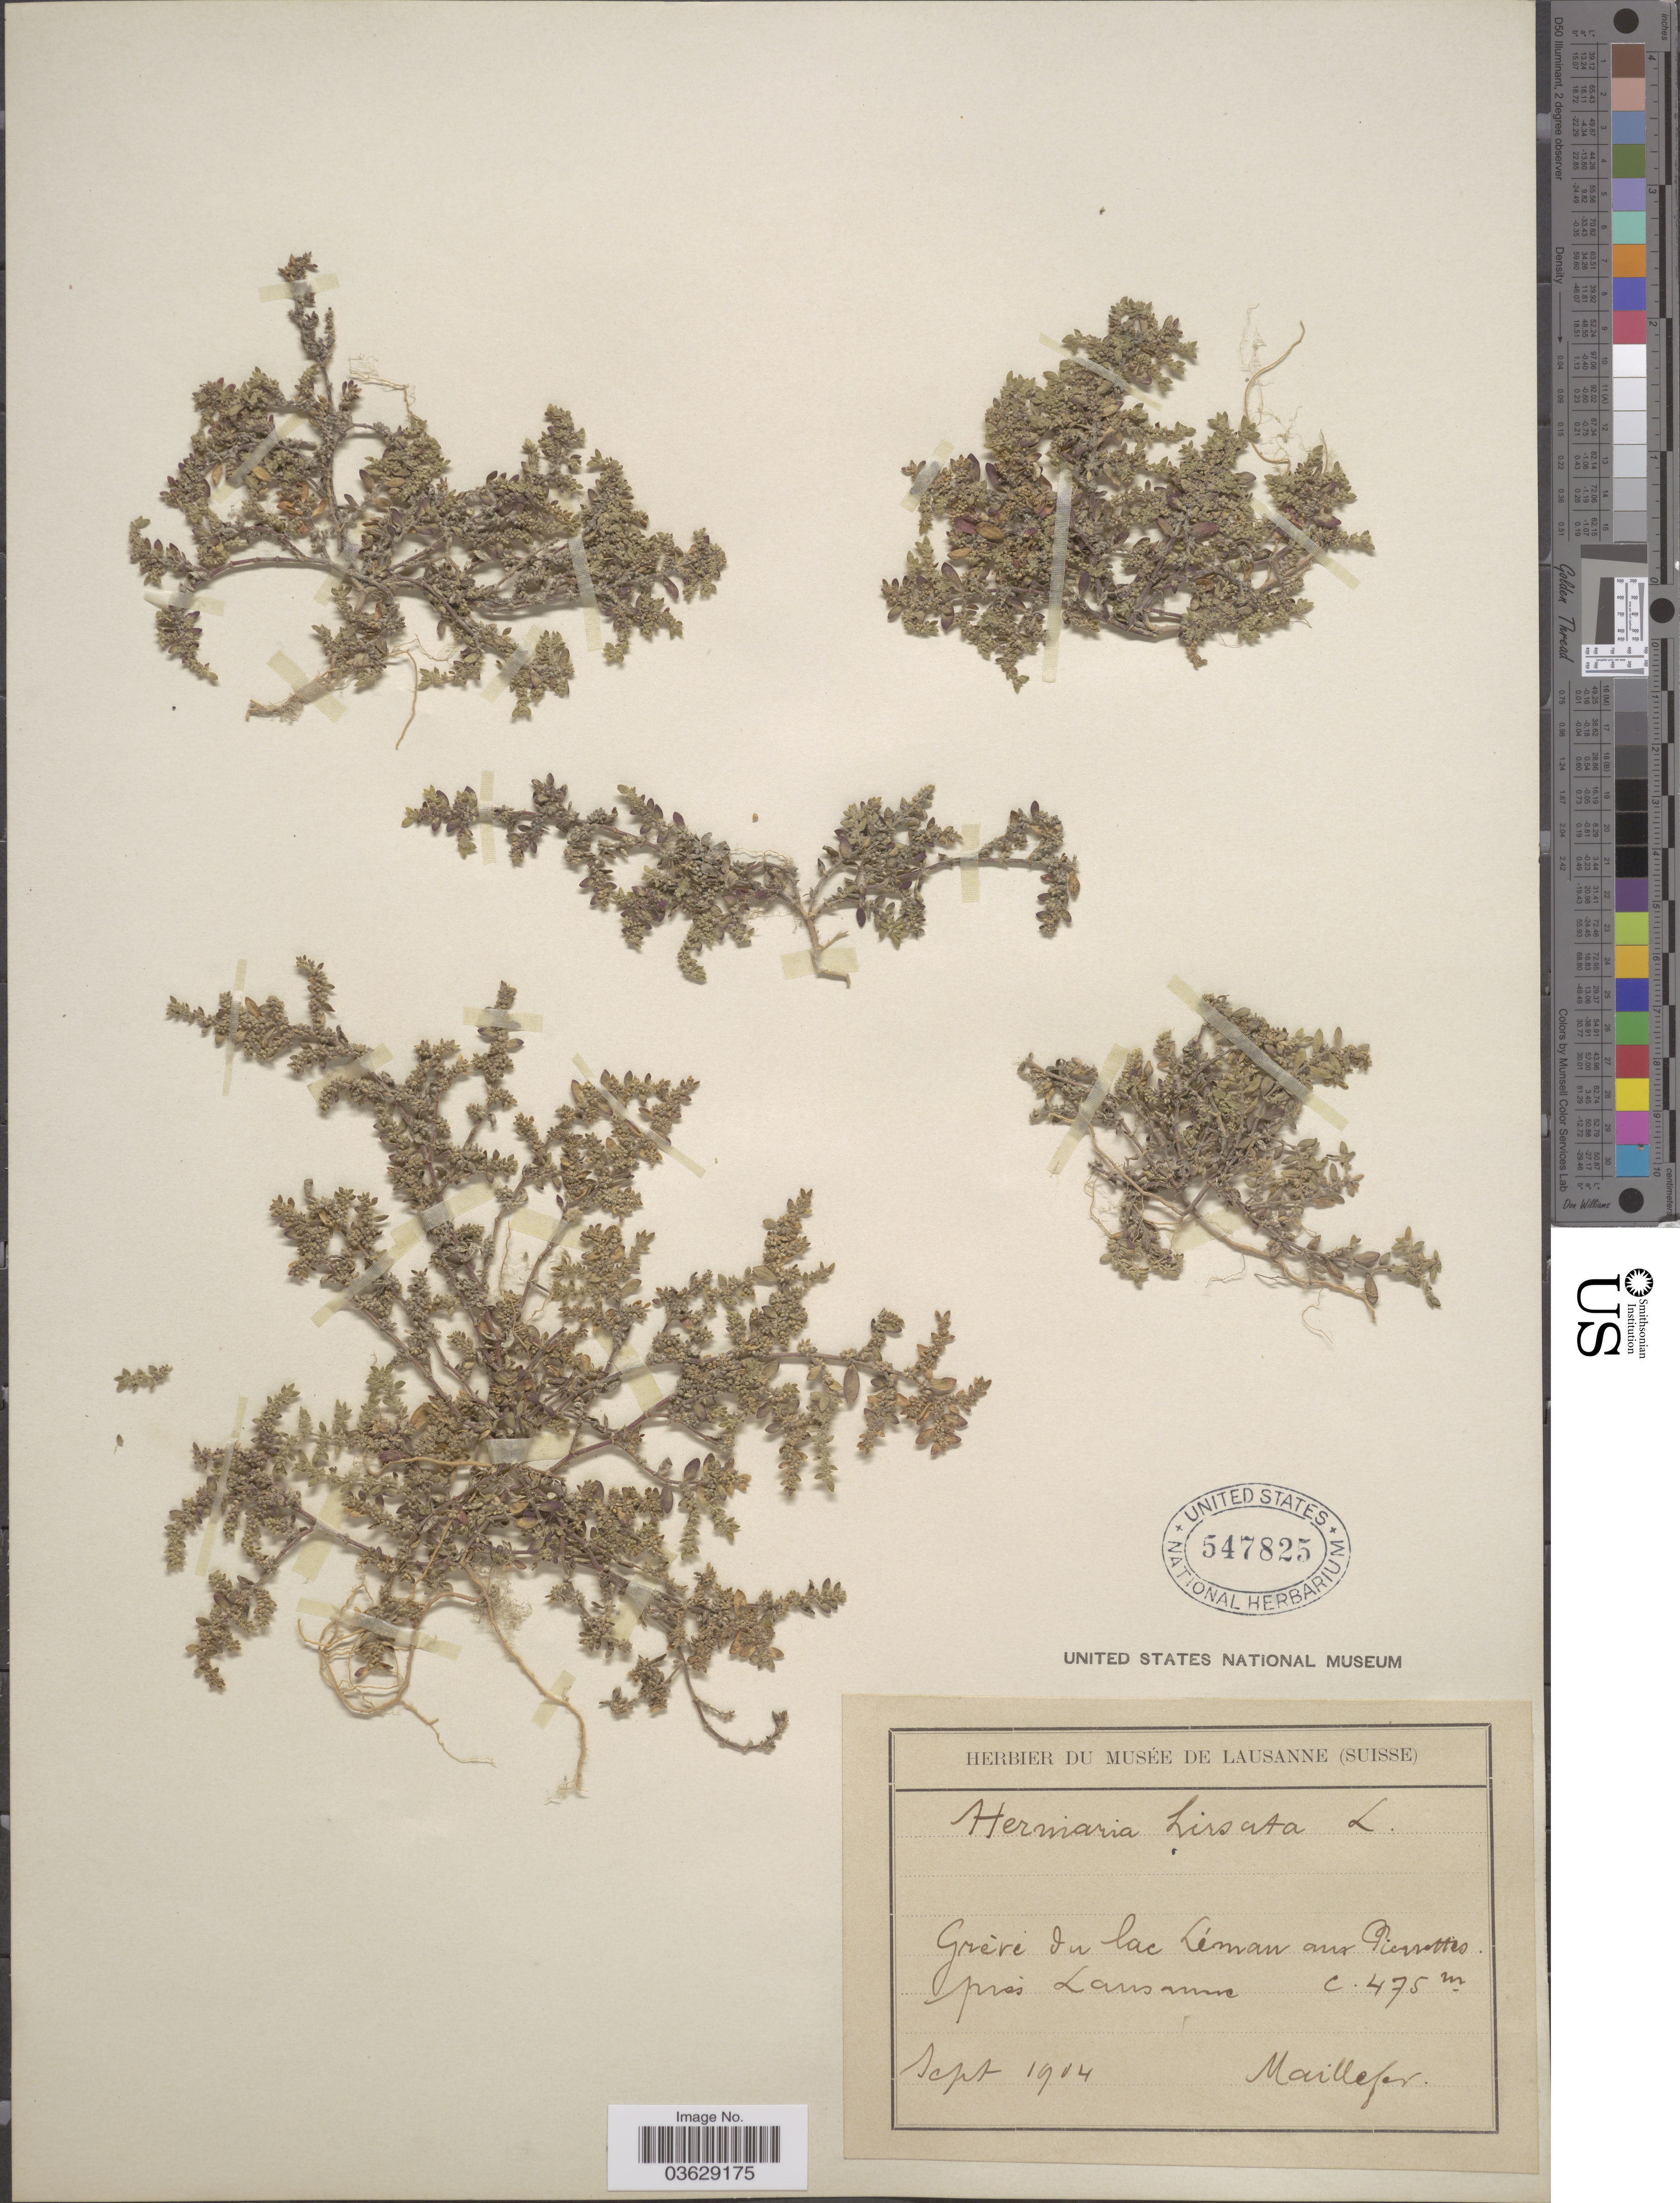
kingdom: Plantae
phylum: Tracheophyta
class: Magnoliopsida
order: Caryophyllales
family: Caryophyllaceae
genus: Herniaria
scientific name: Herniaria hirsuta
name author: L.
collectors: -. Maillefer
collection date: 1904-09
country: Switzerland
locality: Grére du lac Léman aux Pierretes prés Lausanne.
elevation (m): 475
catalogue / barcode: US 547825